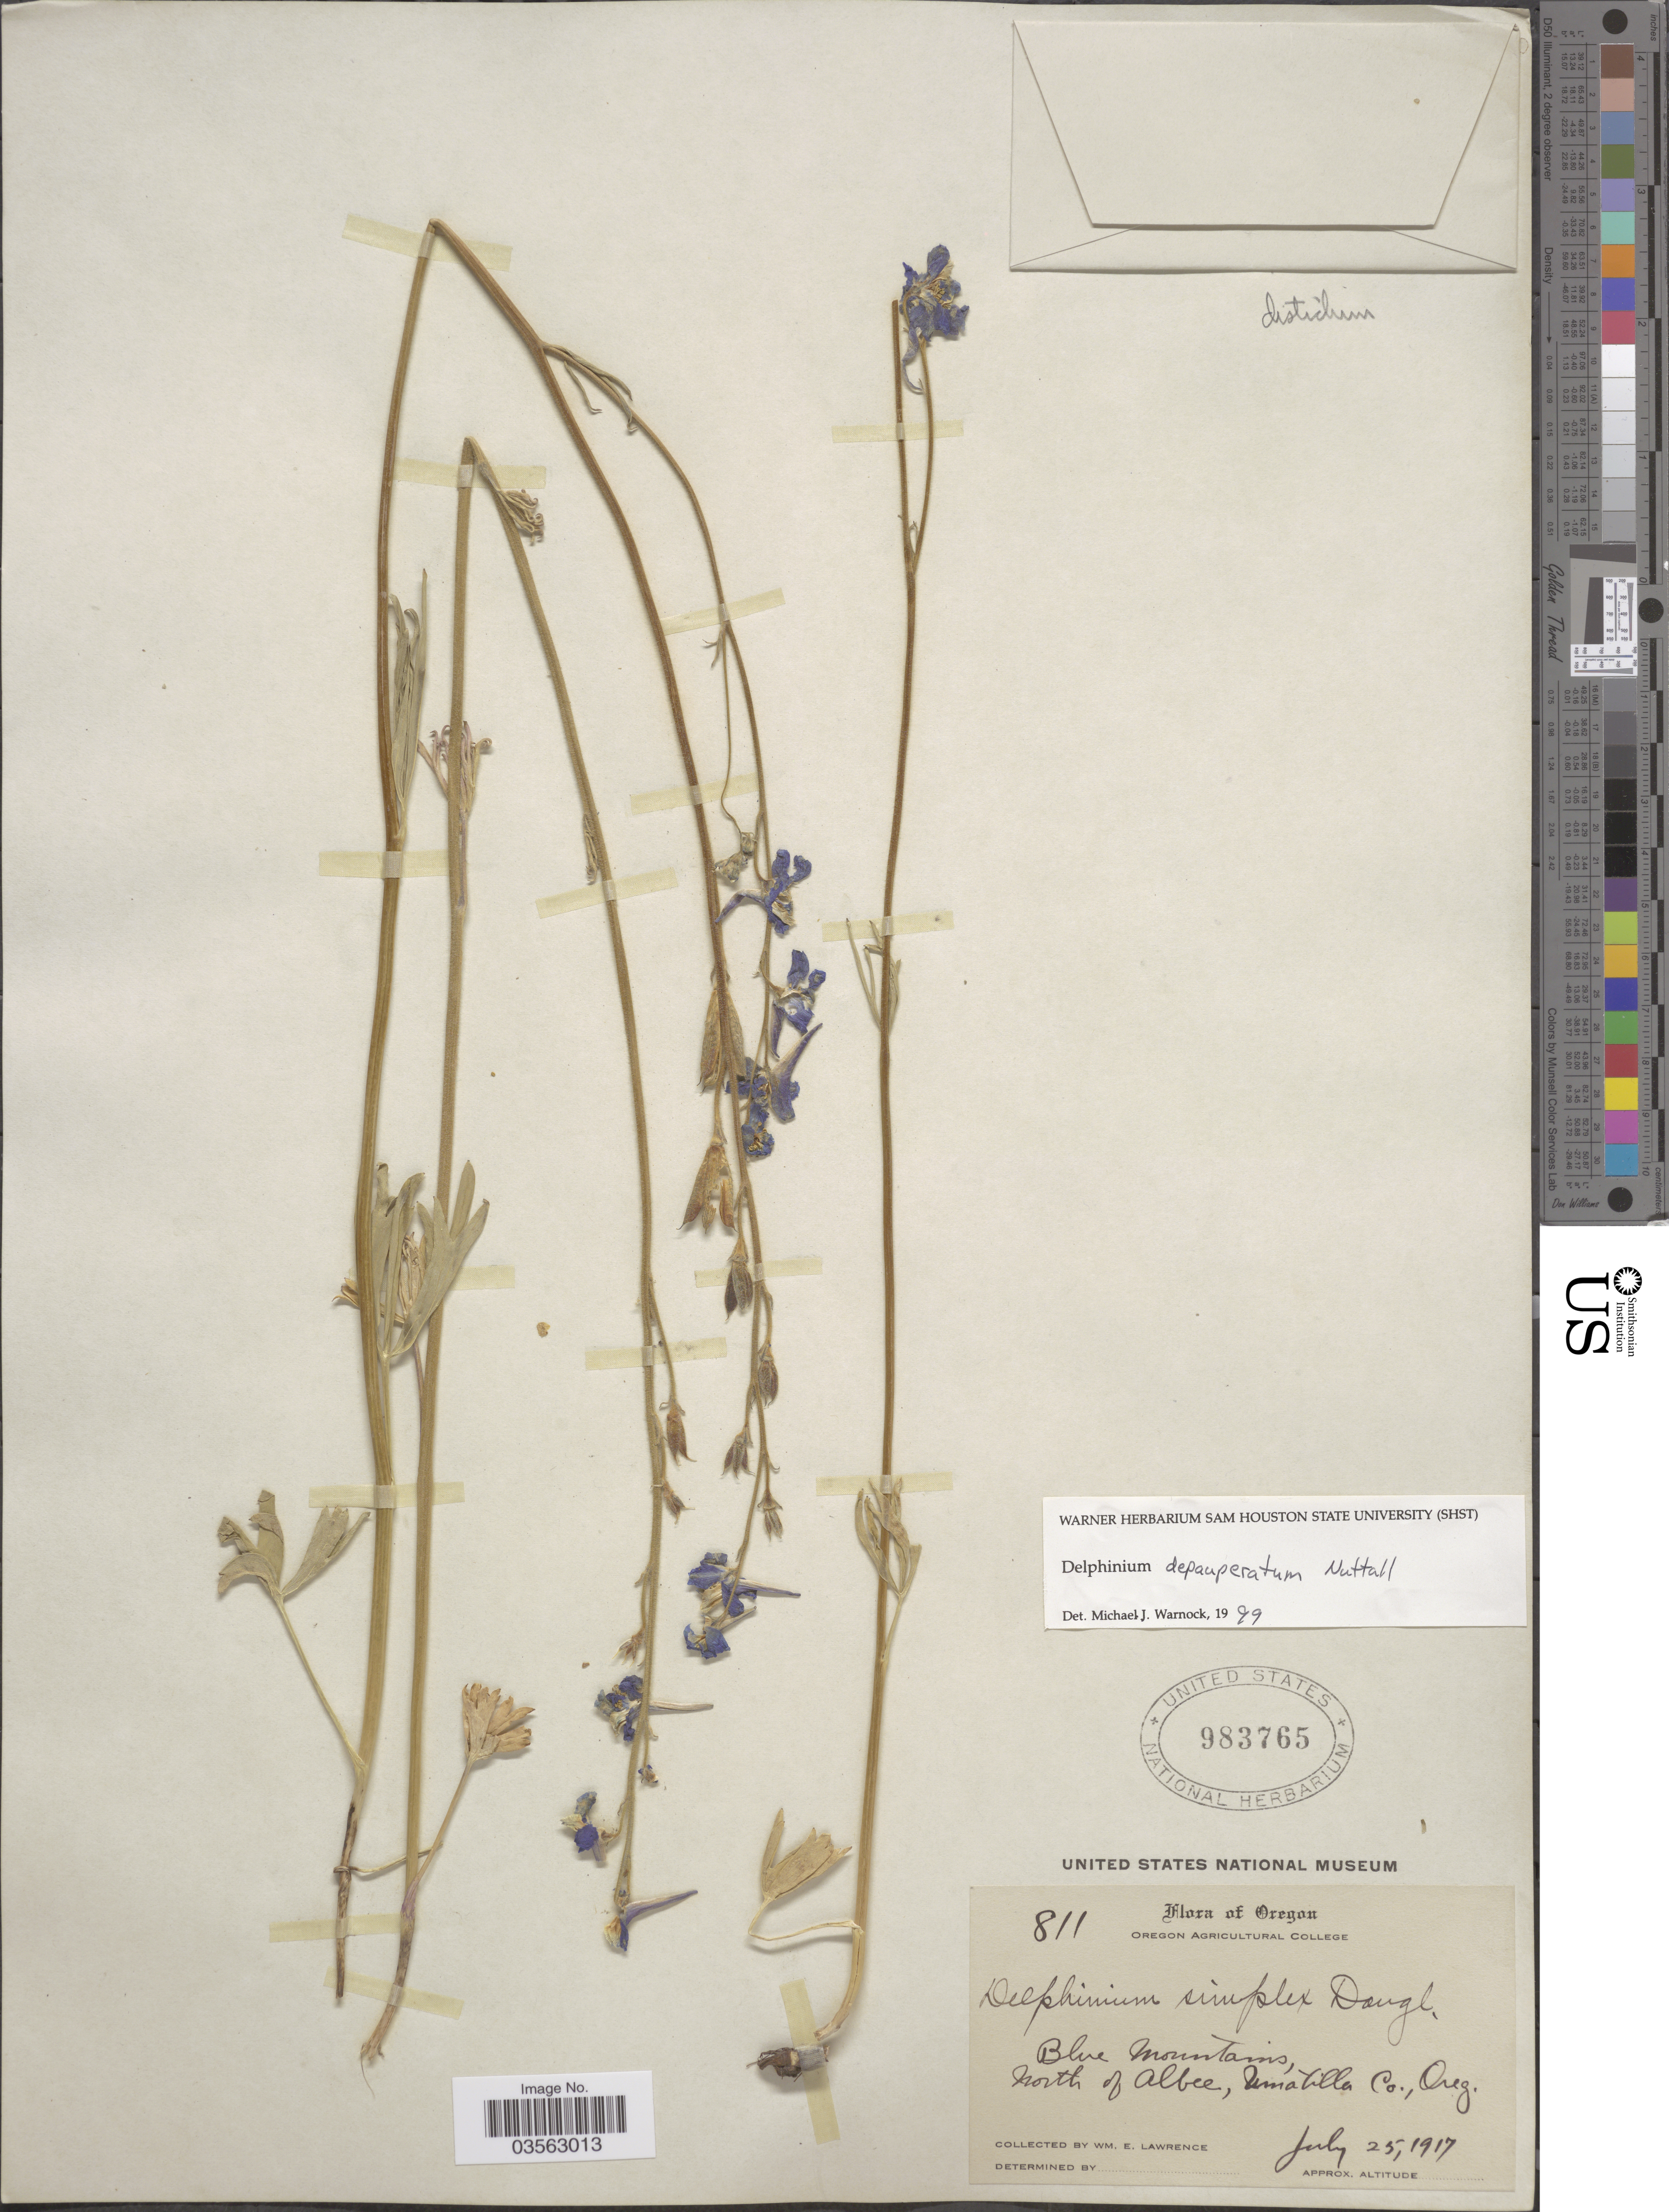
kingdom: Plantae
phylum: Tracheophyta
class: Magnoliopsida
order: Ranunculales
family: Ranunculaceae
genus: Delphinium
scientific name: Delphinium depauperatum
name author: Nutt.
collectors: W. Lawrence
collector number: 811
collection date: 1917-07-25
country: United States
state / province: Oregon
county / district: Umatilla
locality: Blue Mountains, north of Albee, Umatilla Co.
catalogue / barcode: US 983765